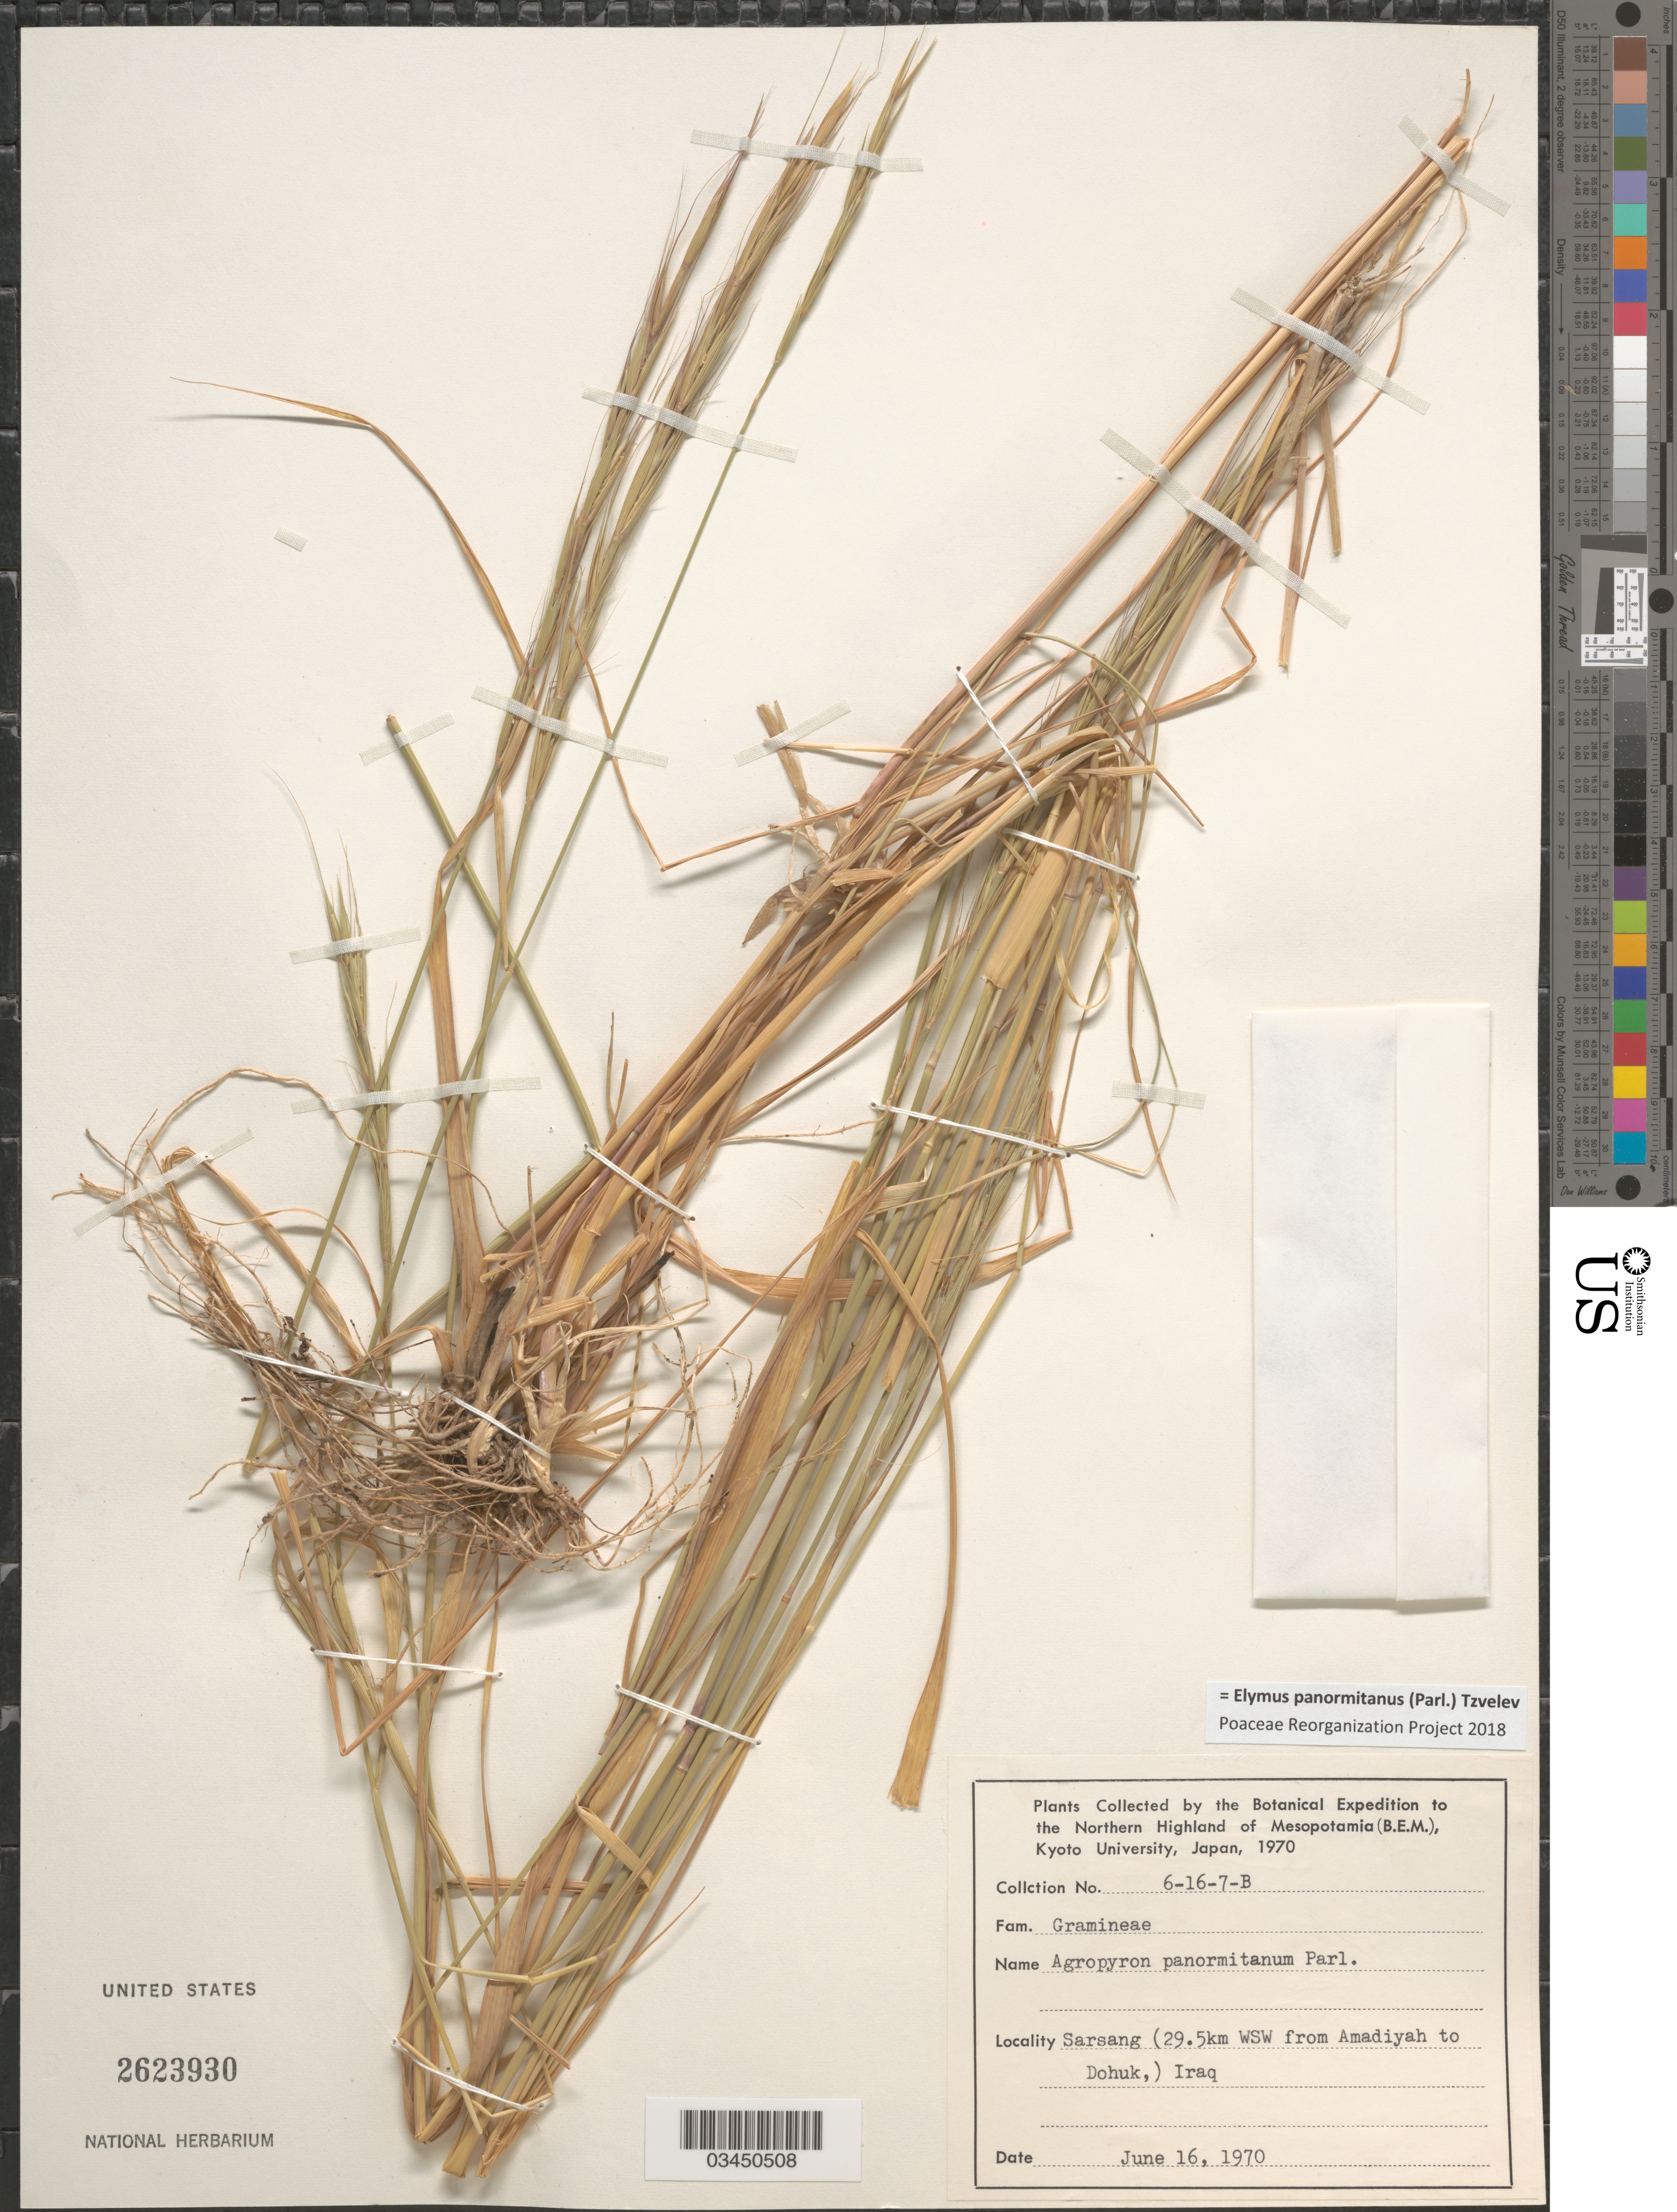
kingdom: Plantae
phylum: Tracheophyta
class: Liliopsida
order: Poales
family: Poaceae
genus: Elymus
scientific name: Elymus panormitanus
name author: (Parl.) Tzvelev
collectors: Botanical Expedition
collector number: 6-16-7-B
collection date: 1970-06-16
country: Iraq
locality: To the Northern Highland of Mesopotamia (B.E.M.), Kyoto University, Japan, 1970. Sarsang (29.5km WSW from Amadiyah to Dohuk,).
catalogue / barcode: US 2623930